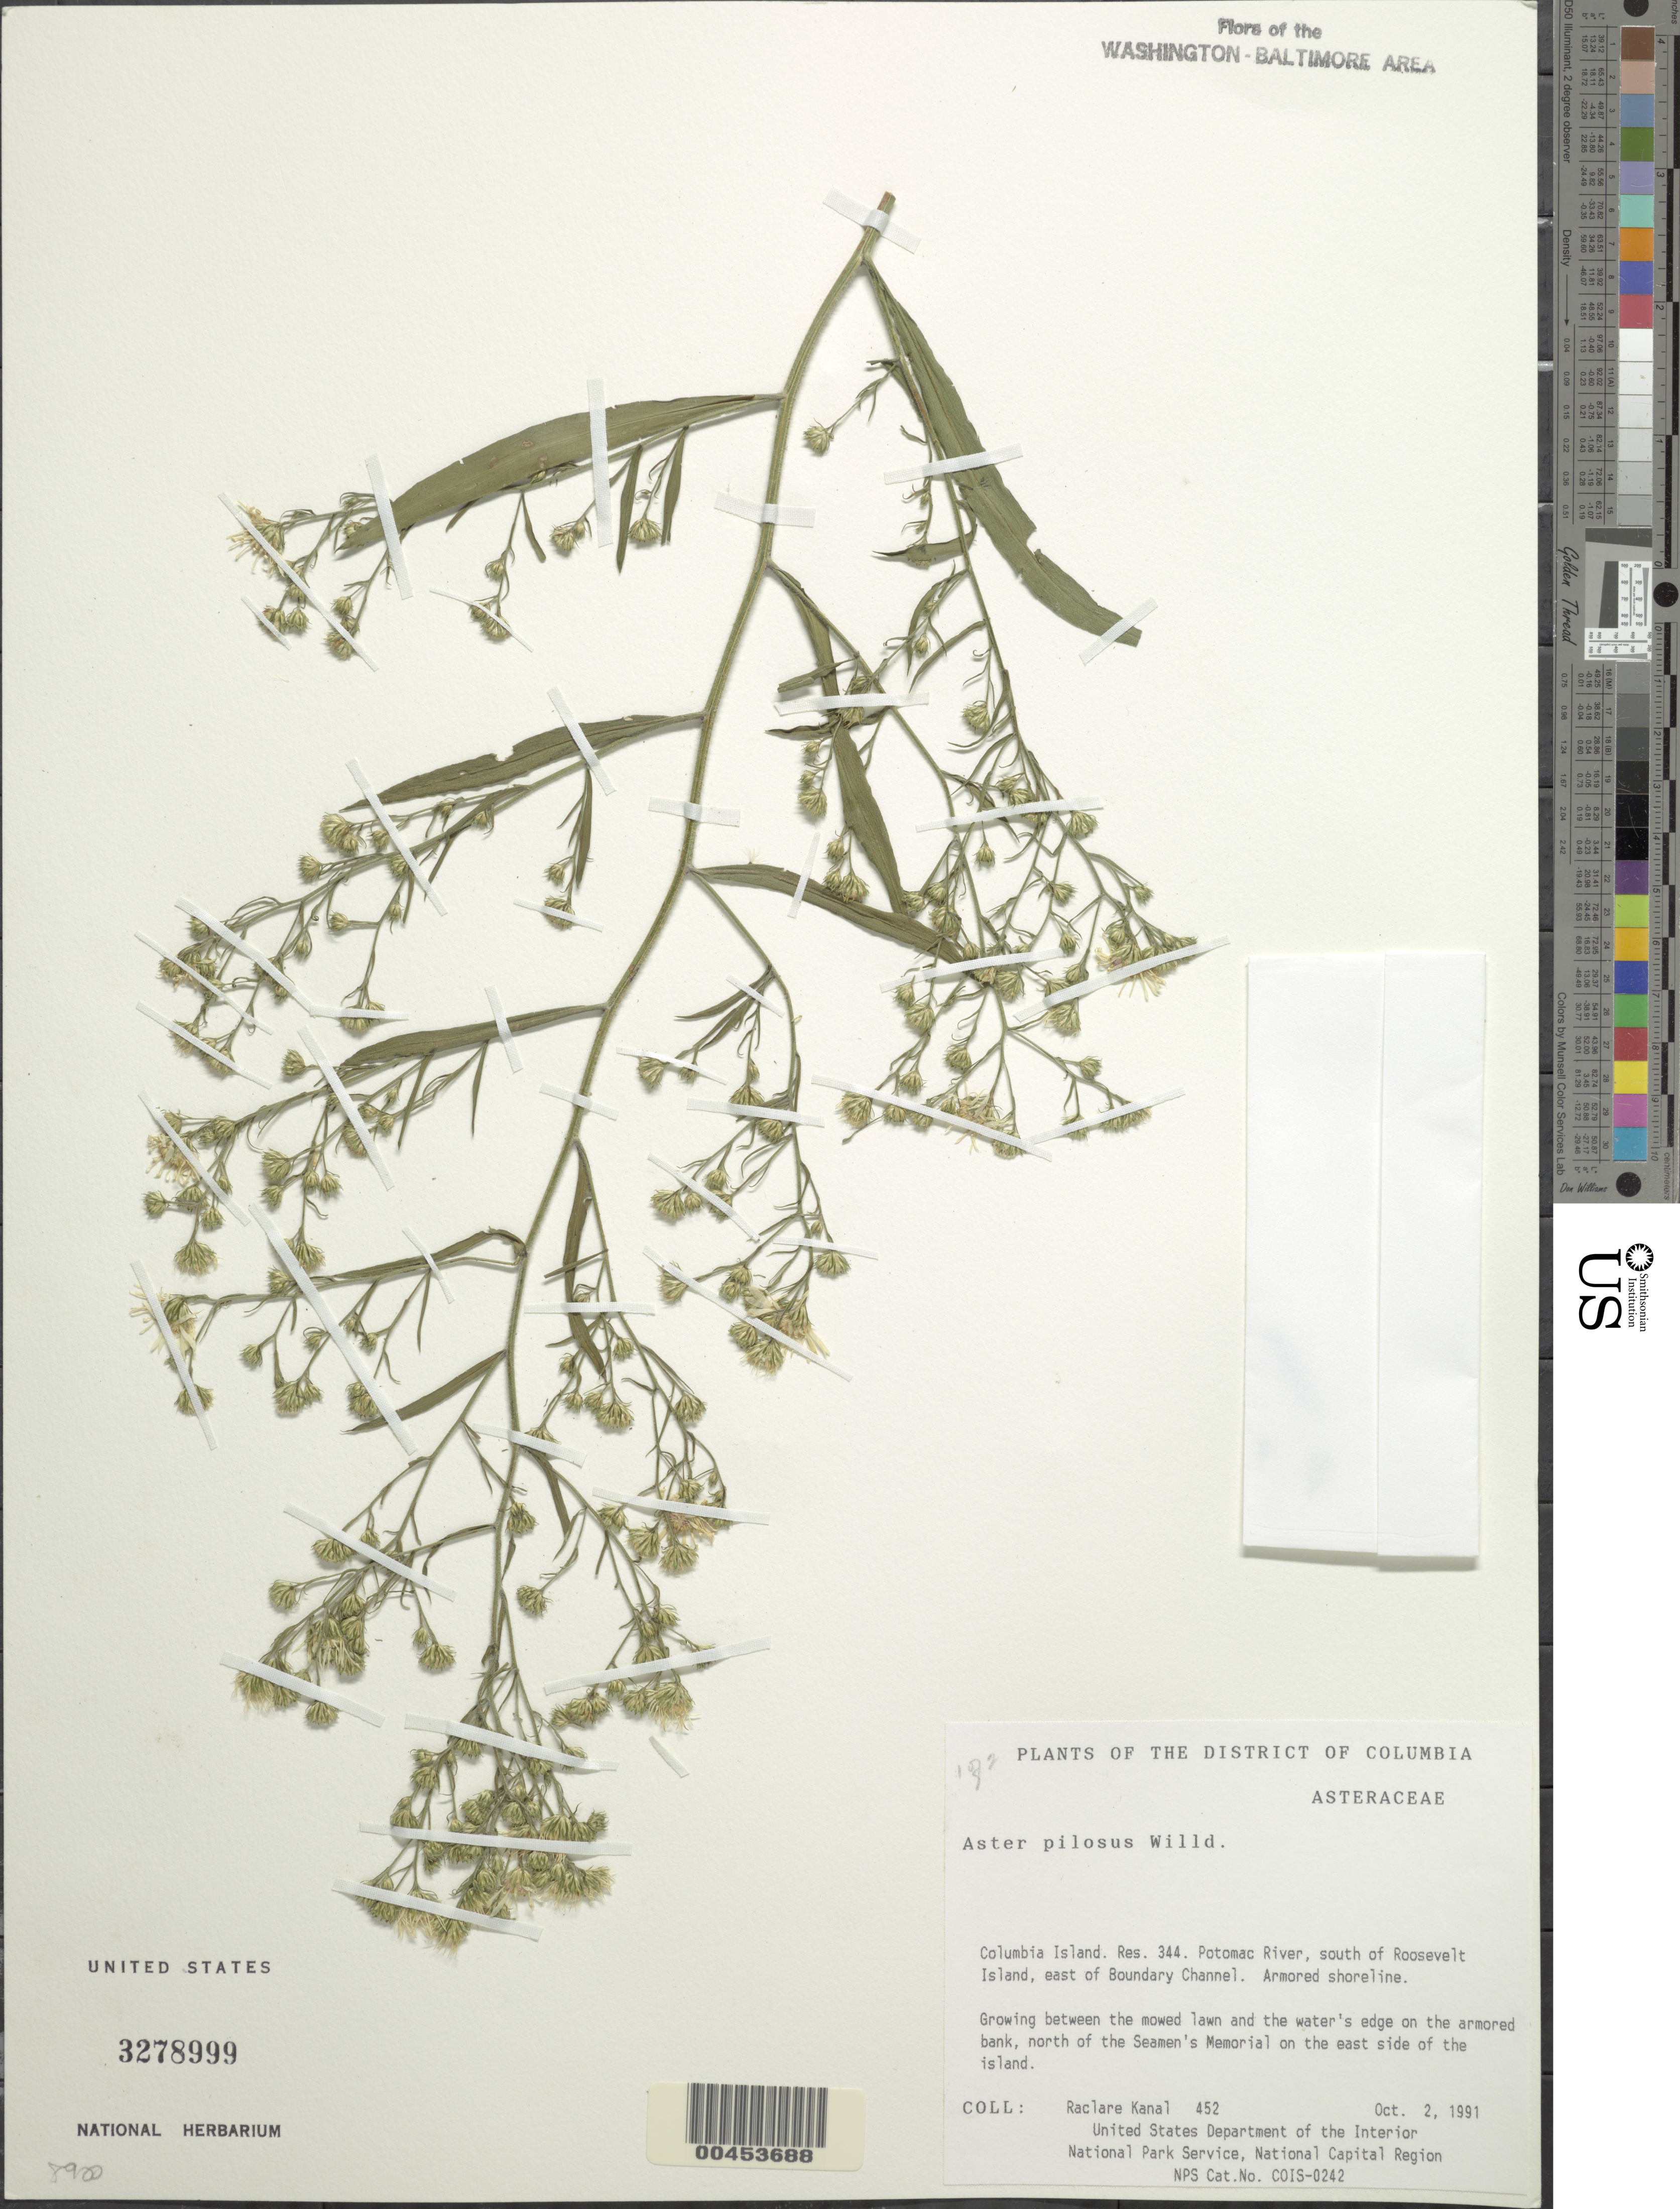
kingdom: Plantae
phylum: Tracheophyta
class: Magnoliopsida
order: Asterales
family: Asteraceae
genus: Symphyotrichum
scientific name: Symphyotrichum pilosum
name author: (Willd.) G.L. Nesom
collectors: R. Kanal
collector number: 452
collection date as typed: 02 Oct 1991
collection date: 1991-10-02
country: United States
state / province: District of Columbia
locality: Columbia Island, Res 344, Potomac River, S of Roosevelt Island, E of Boundary Channel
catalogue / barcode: US 3278999